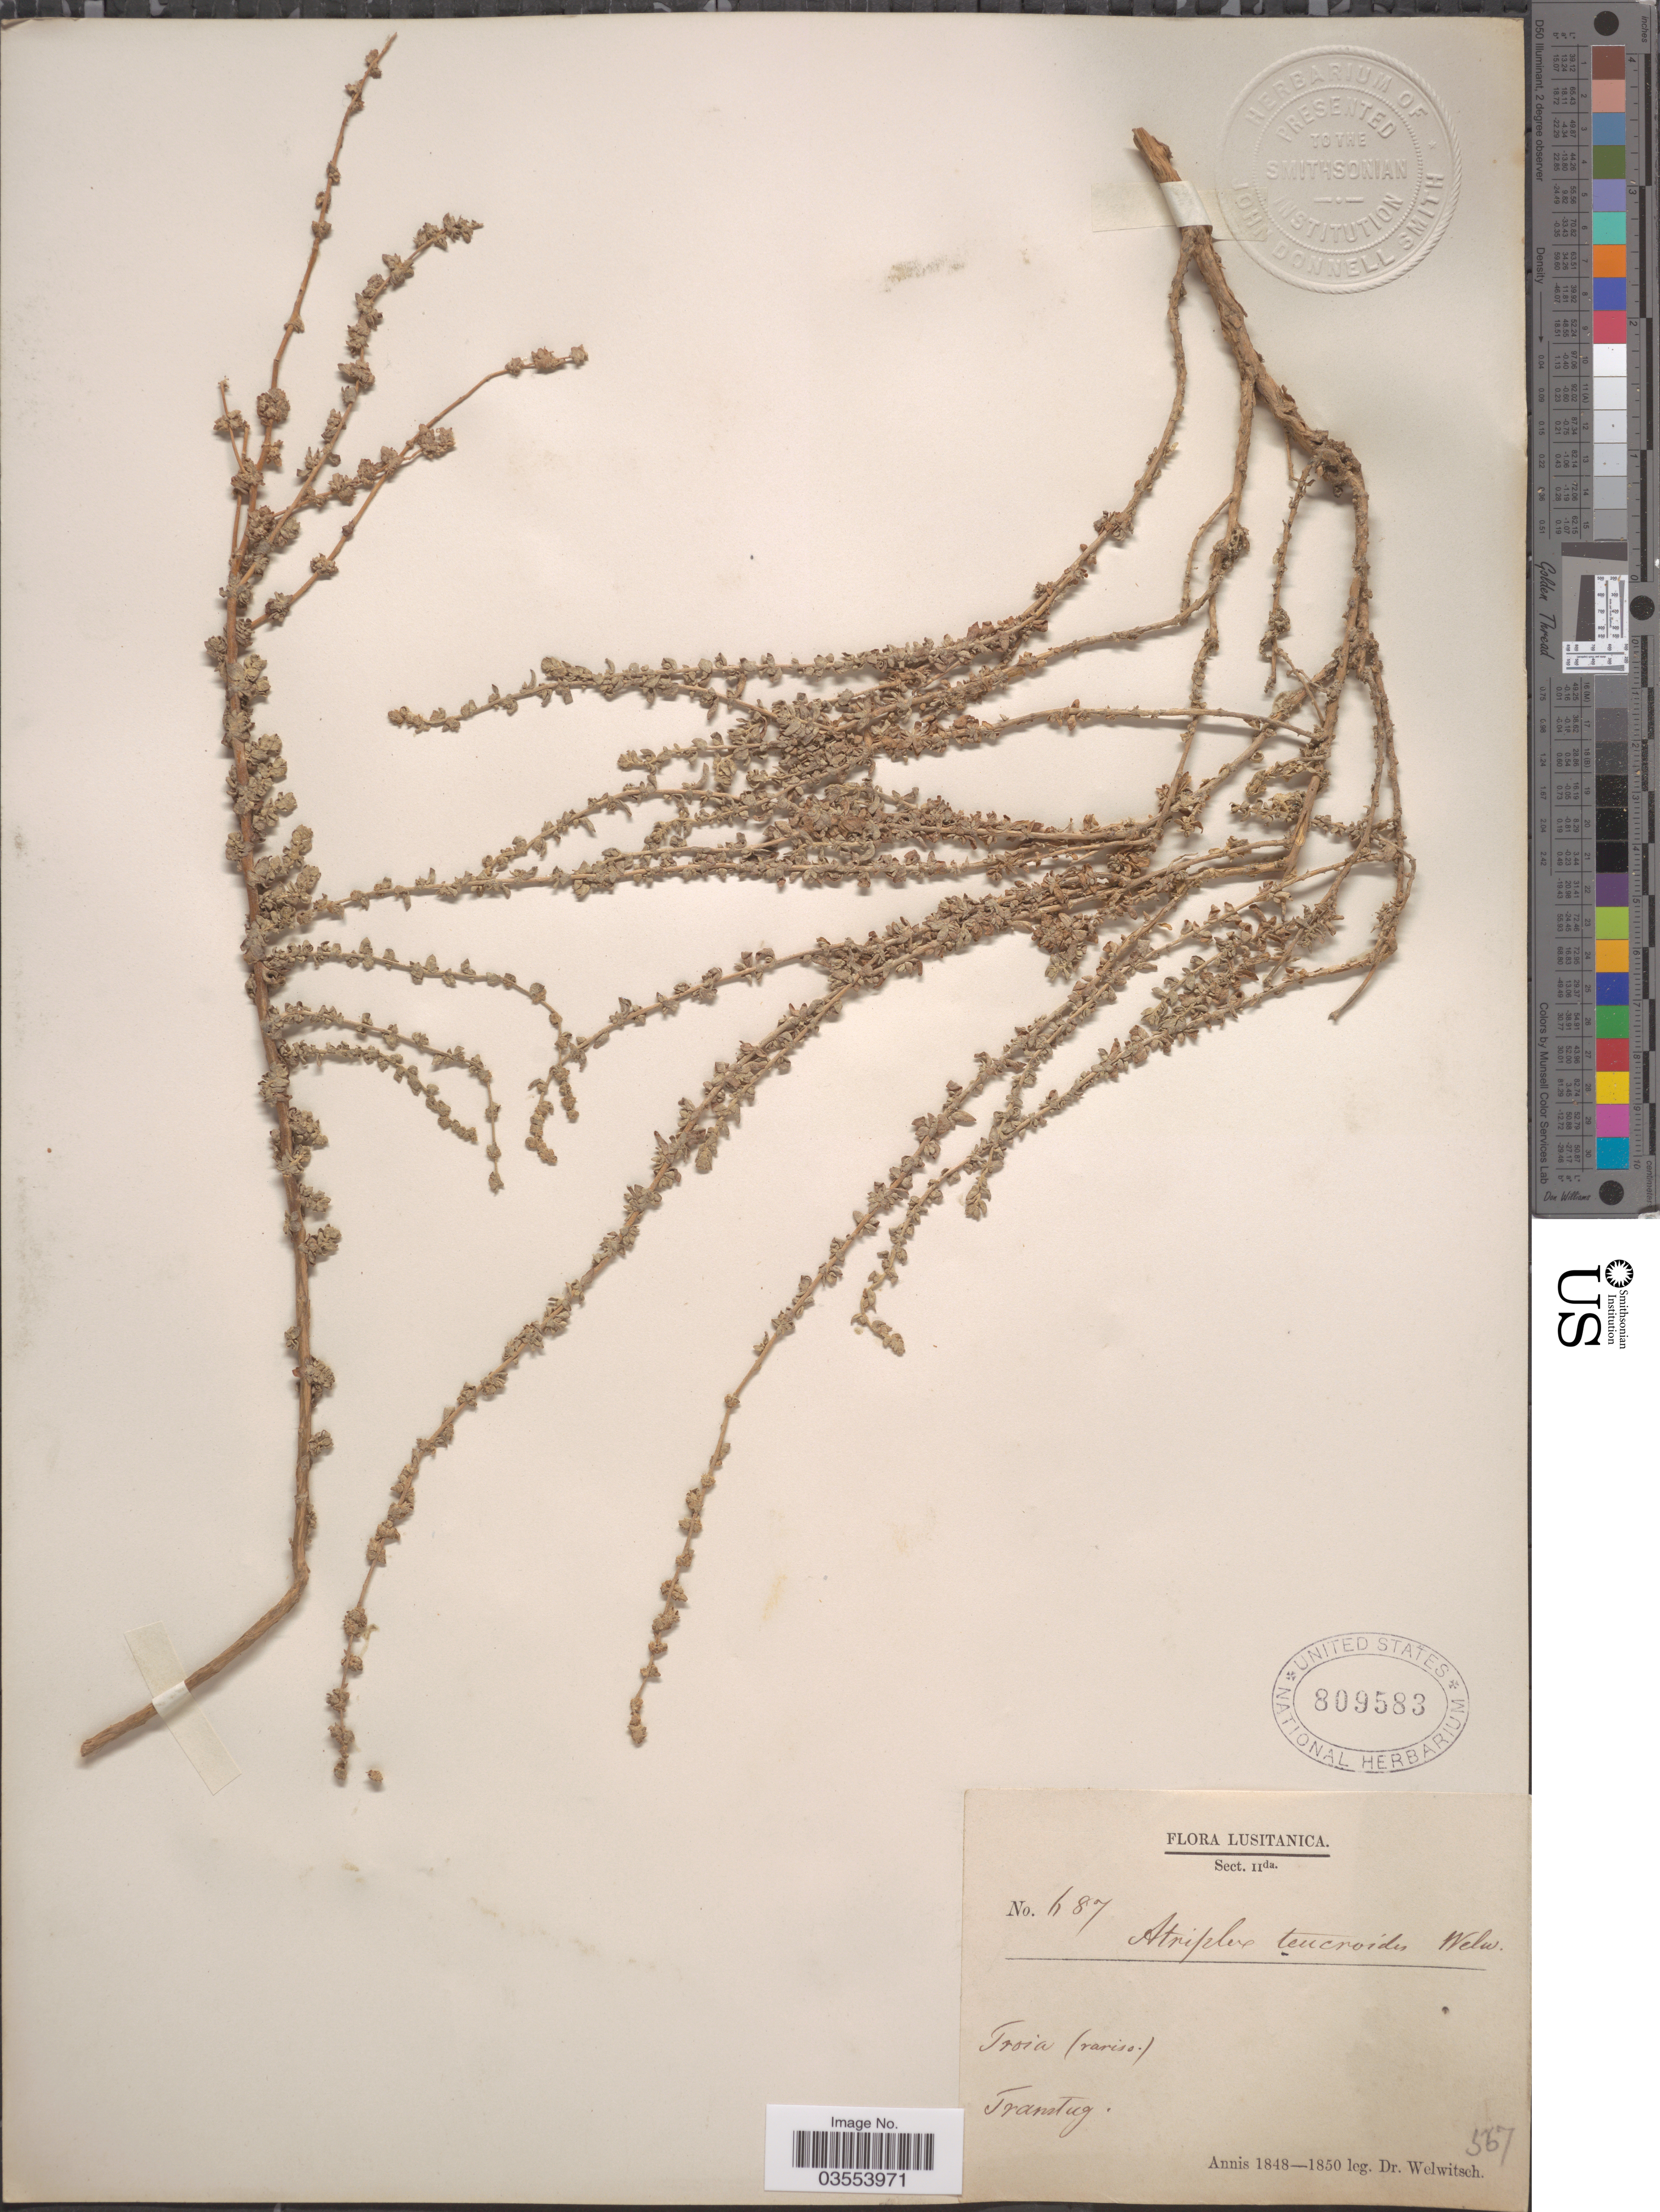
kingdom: Plantae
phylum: Tracheophyta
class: Magnoliopsida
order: Caryophyllales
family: Amaranthaceae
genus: Atriplex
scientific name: Atriplex teucroides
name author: Welw.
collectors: -. Welwitsch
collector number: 567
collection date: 1848/1850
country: Portugal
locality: Lusitanica. Sect. IIda [interpreted]. [unsure placement] Troia (rariso.) Transtag.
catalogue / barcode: US 809583